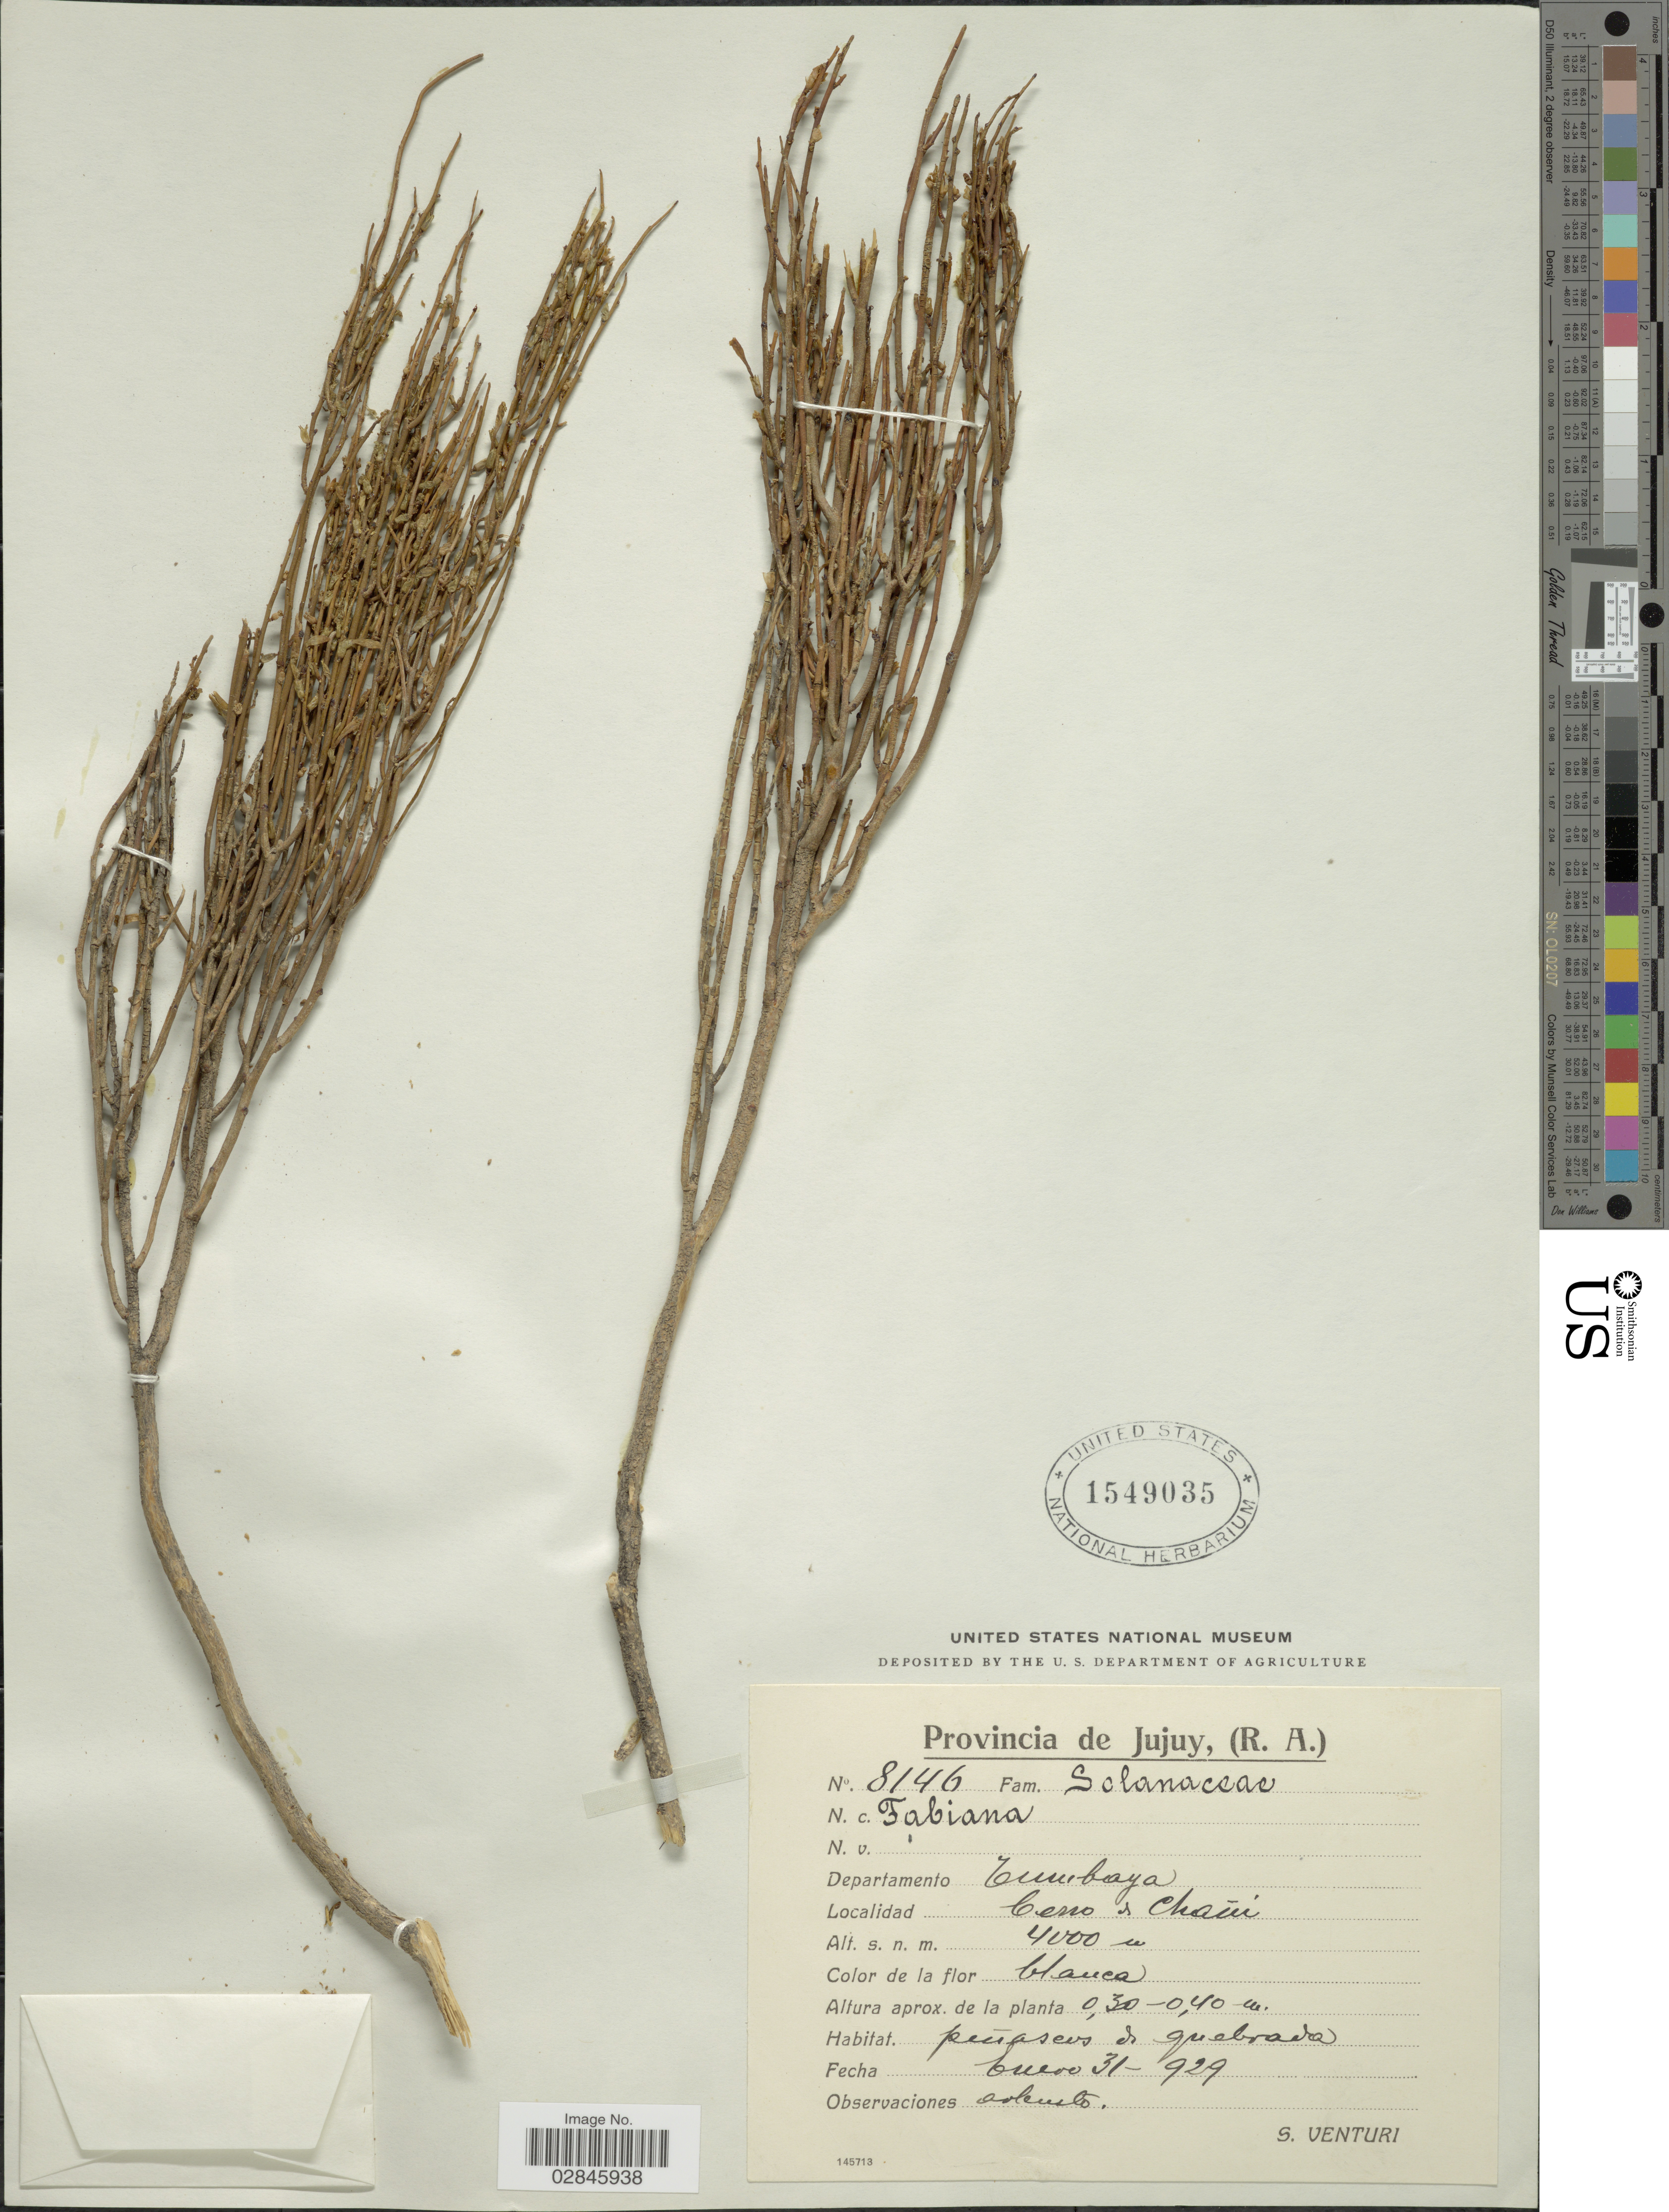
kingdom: Plantae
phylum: Tracheophyta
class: Magnoliopsida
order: Solanales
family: Solanaceae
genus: Fabiana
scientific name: Fabiana sp.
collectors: S. Venturi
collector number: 8146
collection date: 1929-01-31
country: Argentina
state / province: Jujuy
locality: (R.A.), Departamento Tumbaya. Cerro de Chañi.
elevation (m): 4000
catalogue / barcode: US 1549035